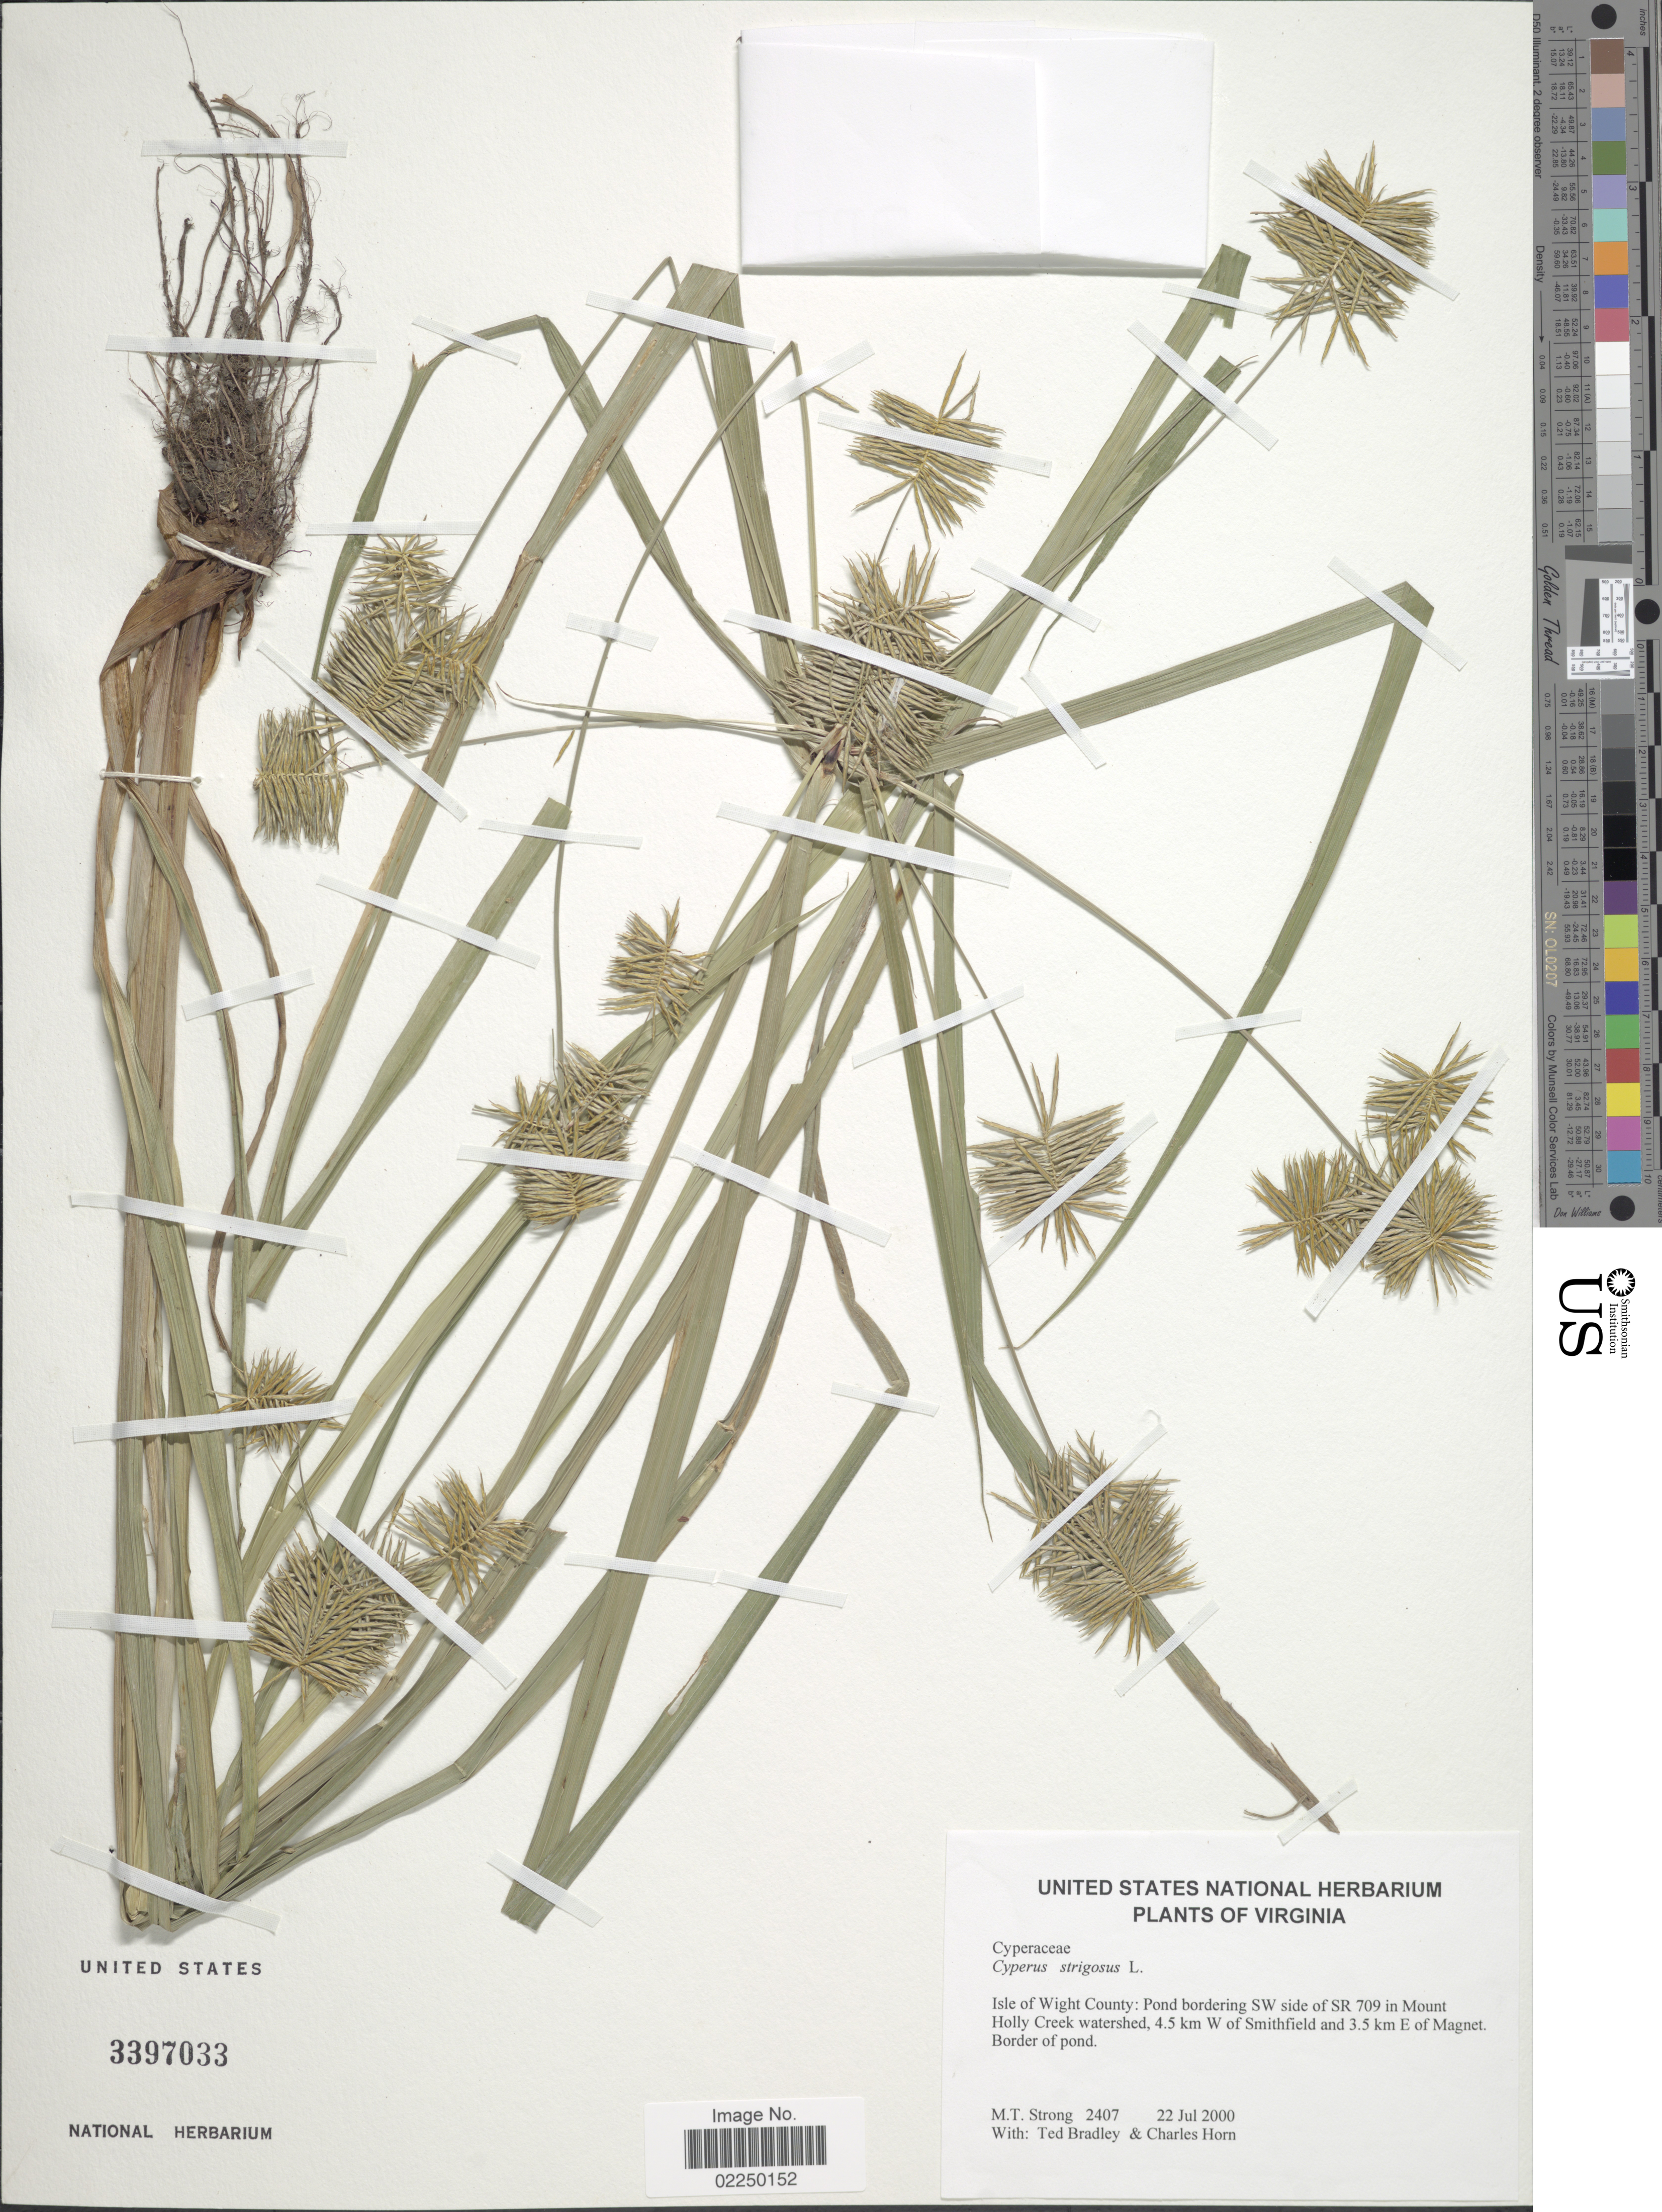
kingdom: Plantae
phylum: Tracheophyta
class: Liliopsida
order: Poales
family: Cyperaceae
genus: Cyperus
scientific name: Cyperus strigosus L.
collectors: M. T. Strong, T. Bradley & C. Horn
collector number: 2407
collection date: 2000-07-22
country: United States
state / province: Virginia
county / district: Isle of Wight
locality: Isle of Wight County: Pond bordering SW side of SR709 in Mount Holly Creek watershed, 4.5 km W of Smithfield and 3.5 km E of Magnet, border of pond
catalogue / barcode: US 3397033